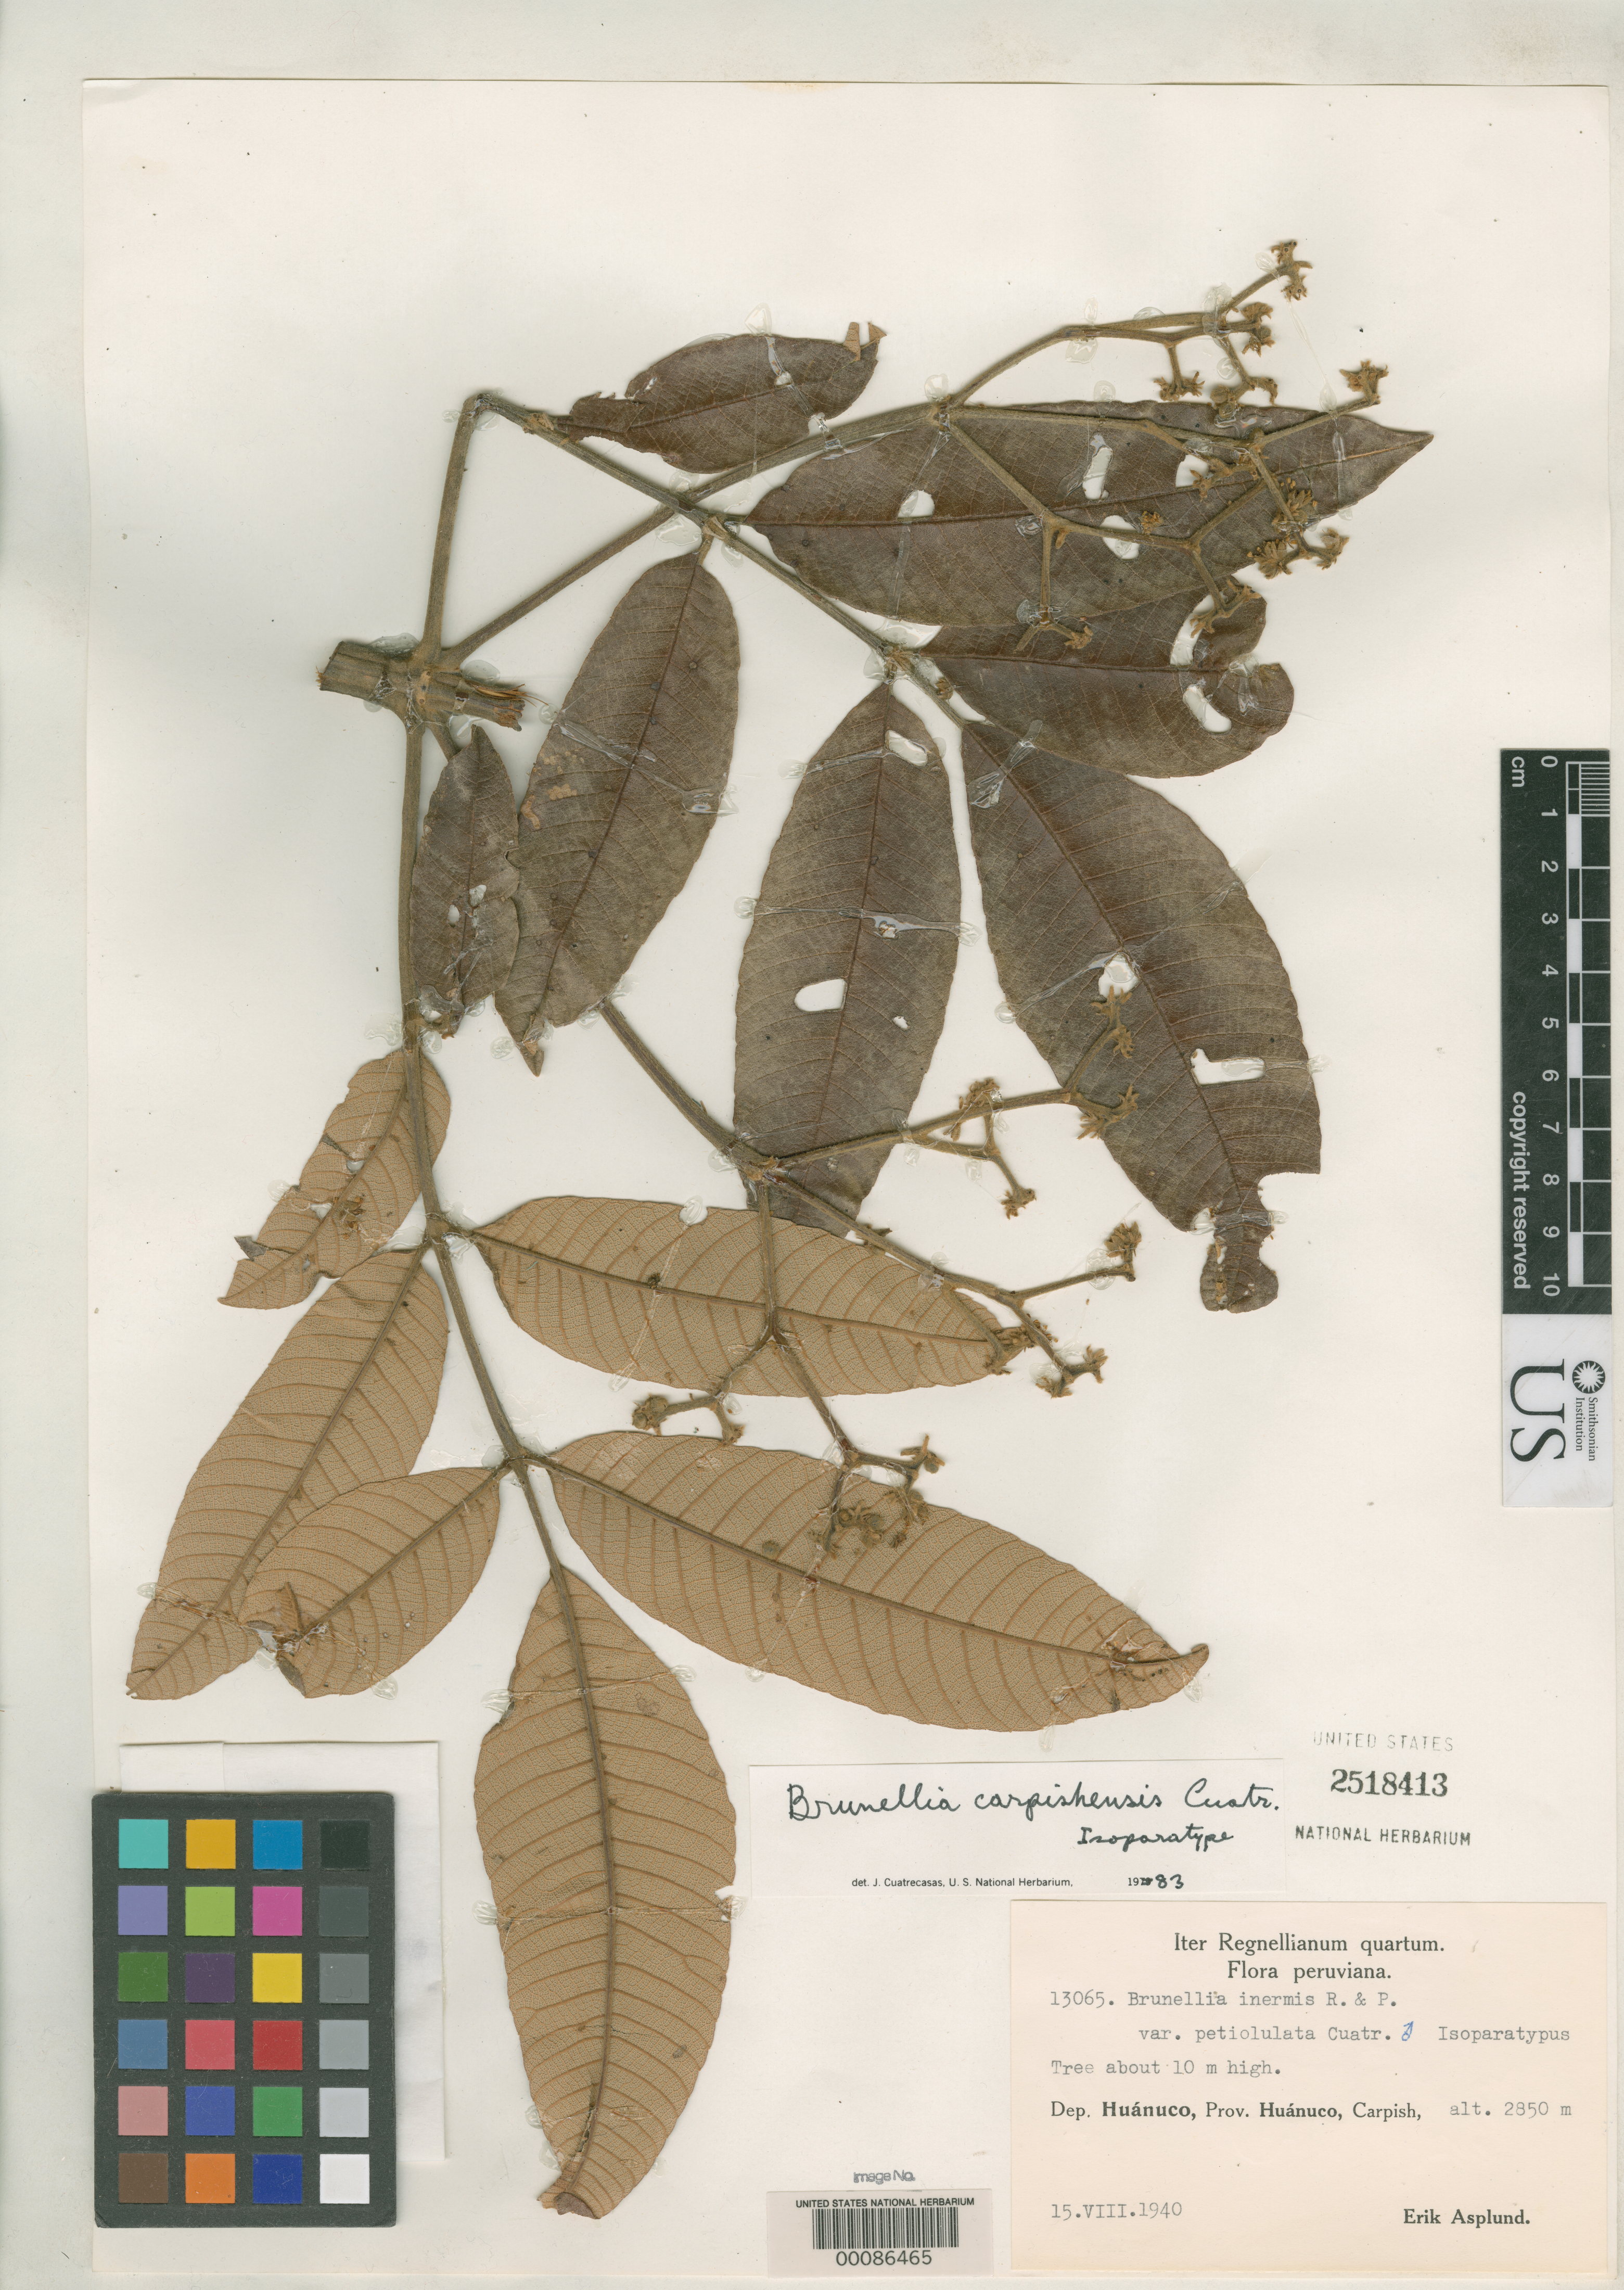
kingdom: Plantae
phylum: Tracheophyta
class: Magnoliopsida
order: Oxalidales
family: Brunelliaceae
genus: Brunellia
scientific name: Brunellia inermis var. petiolulata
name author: Cuatrec.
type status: Isoparatype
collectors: E. Asplund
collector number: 13065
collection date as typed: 15 Aug 1940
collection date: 1940-08-15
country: Peru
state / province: Huánuco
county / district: Huánuco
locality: Carpish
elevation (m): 2850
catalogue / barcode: US 2518413